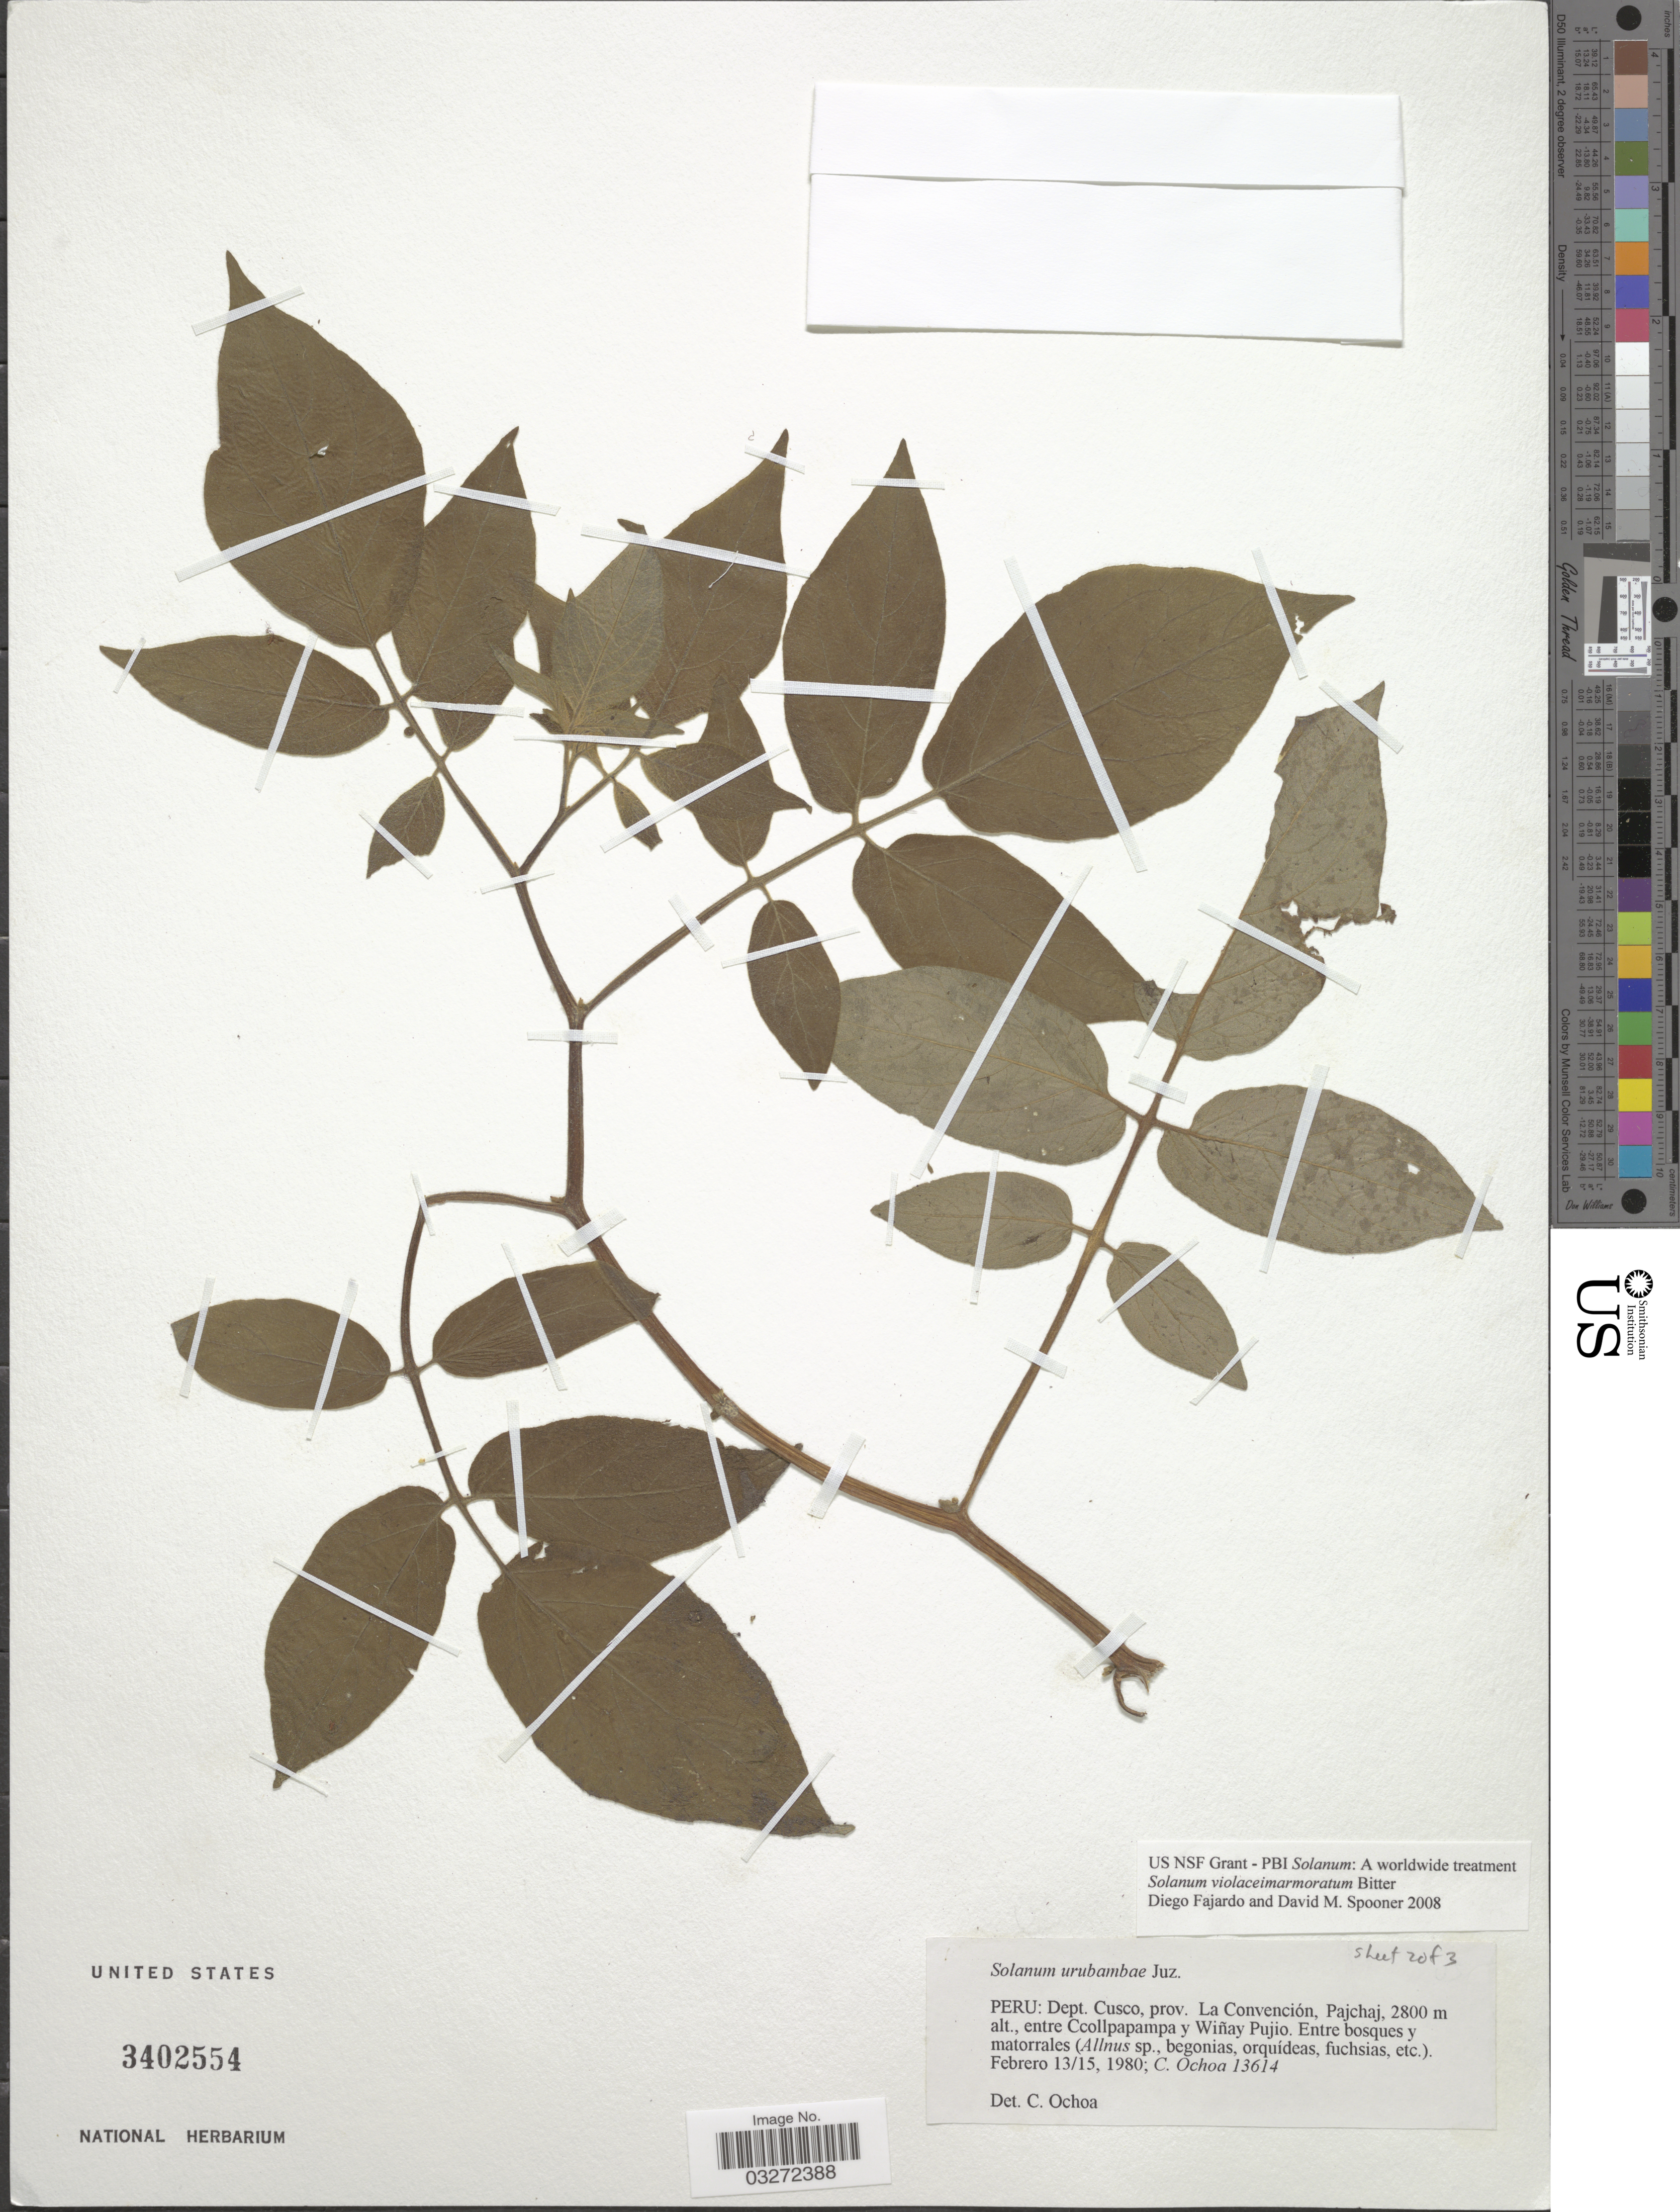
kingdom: Plantae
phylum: Tracheophyta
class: Magnoliopsida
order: Solanales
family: Solanaceae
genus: Solanum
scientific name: Solanum violaceimarmoratum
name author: Bitter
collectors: C. Ochoa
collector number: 13614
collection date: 1980-02-13/1980-02-15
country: Peru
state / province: Cusco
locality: Dept. Cusco, prov. La Convención, Pajchaj, entre Ccollpapampa y Wiñay Pujio.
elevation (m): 2800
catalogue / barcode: US 3402554